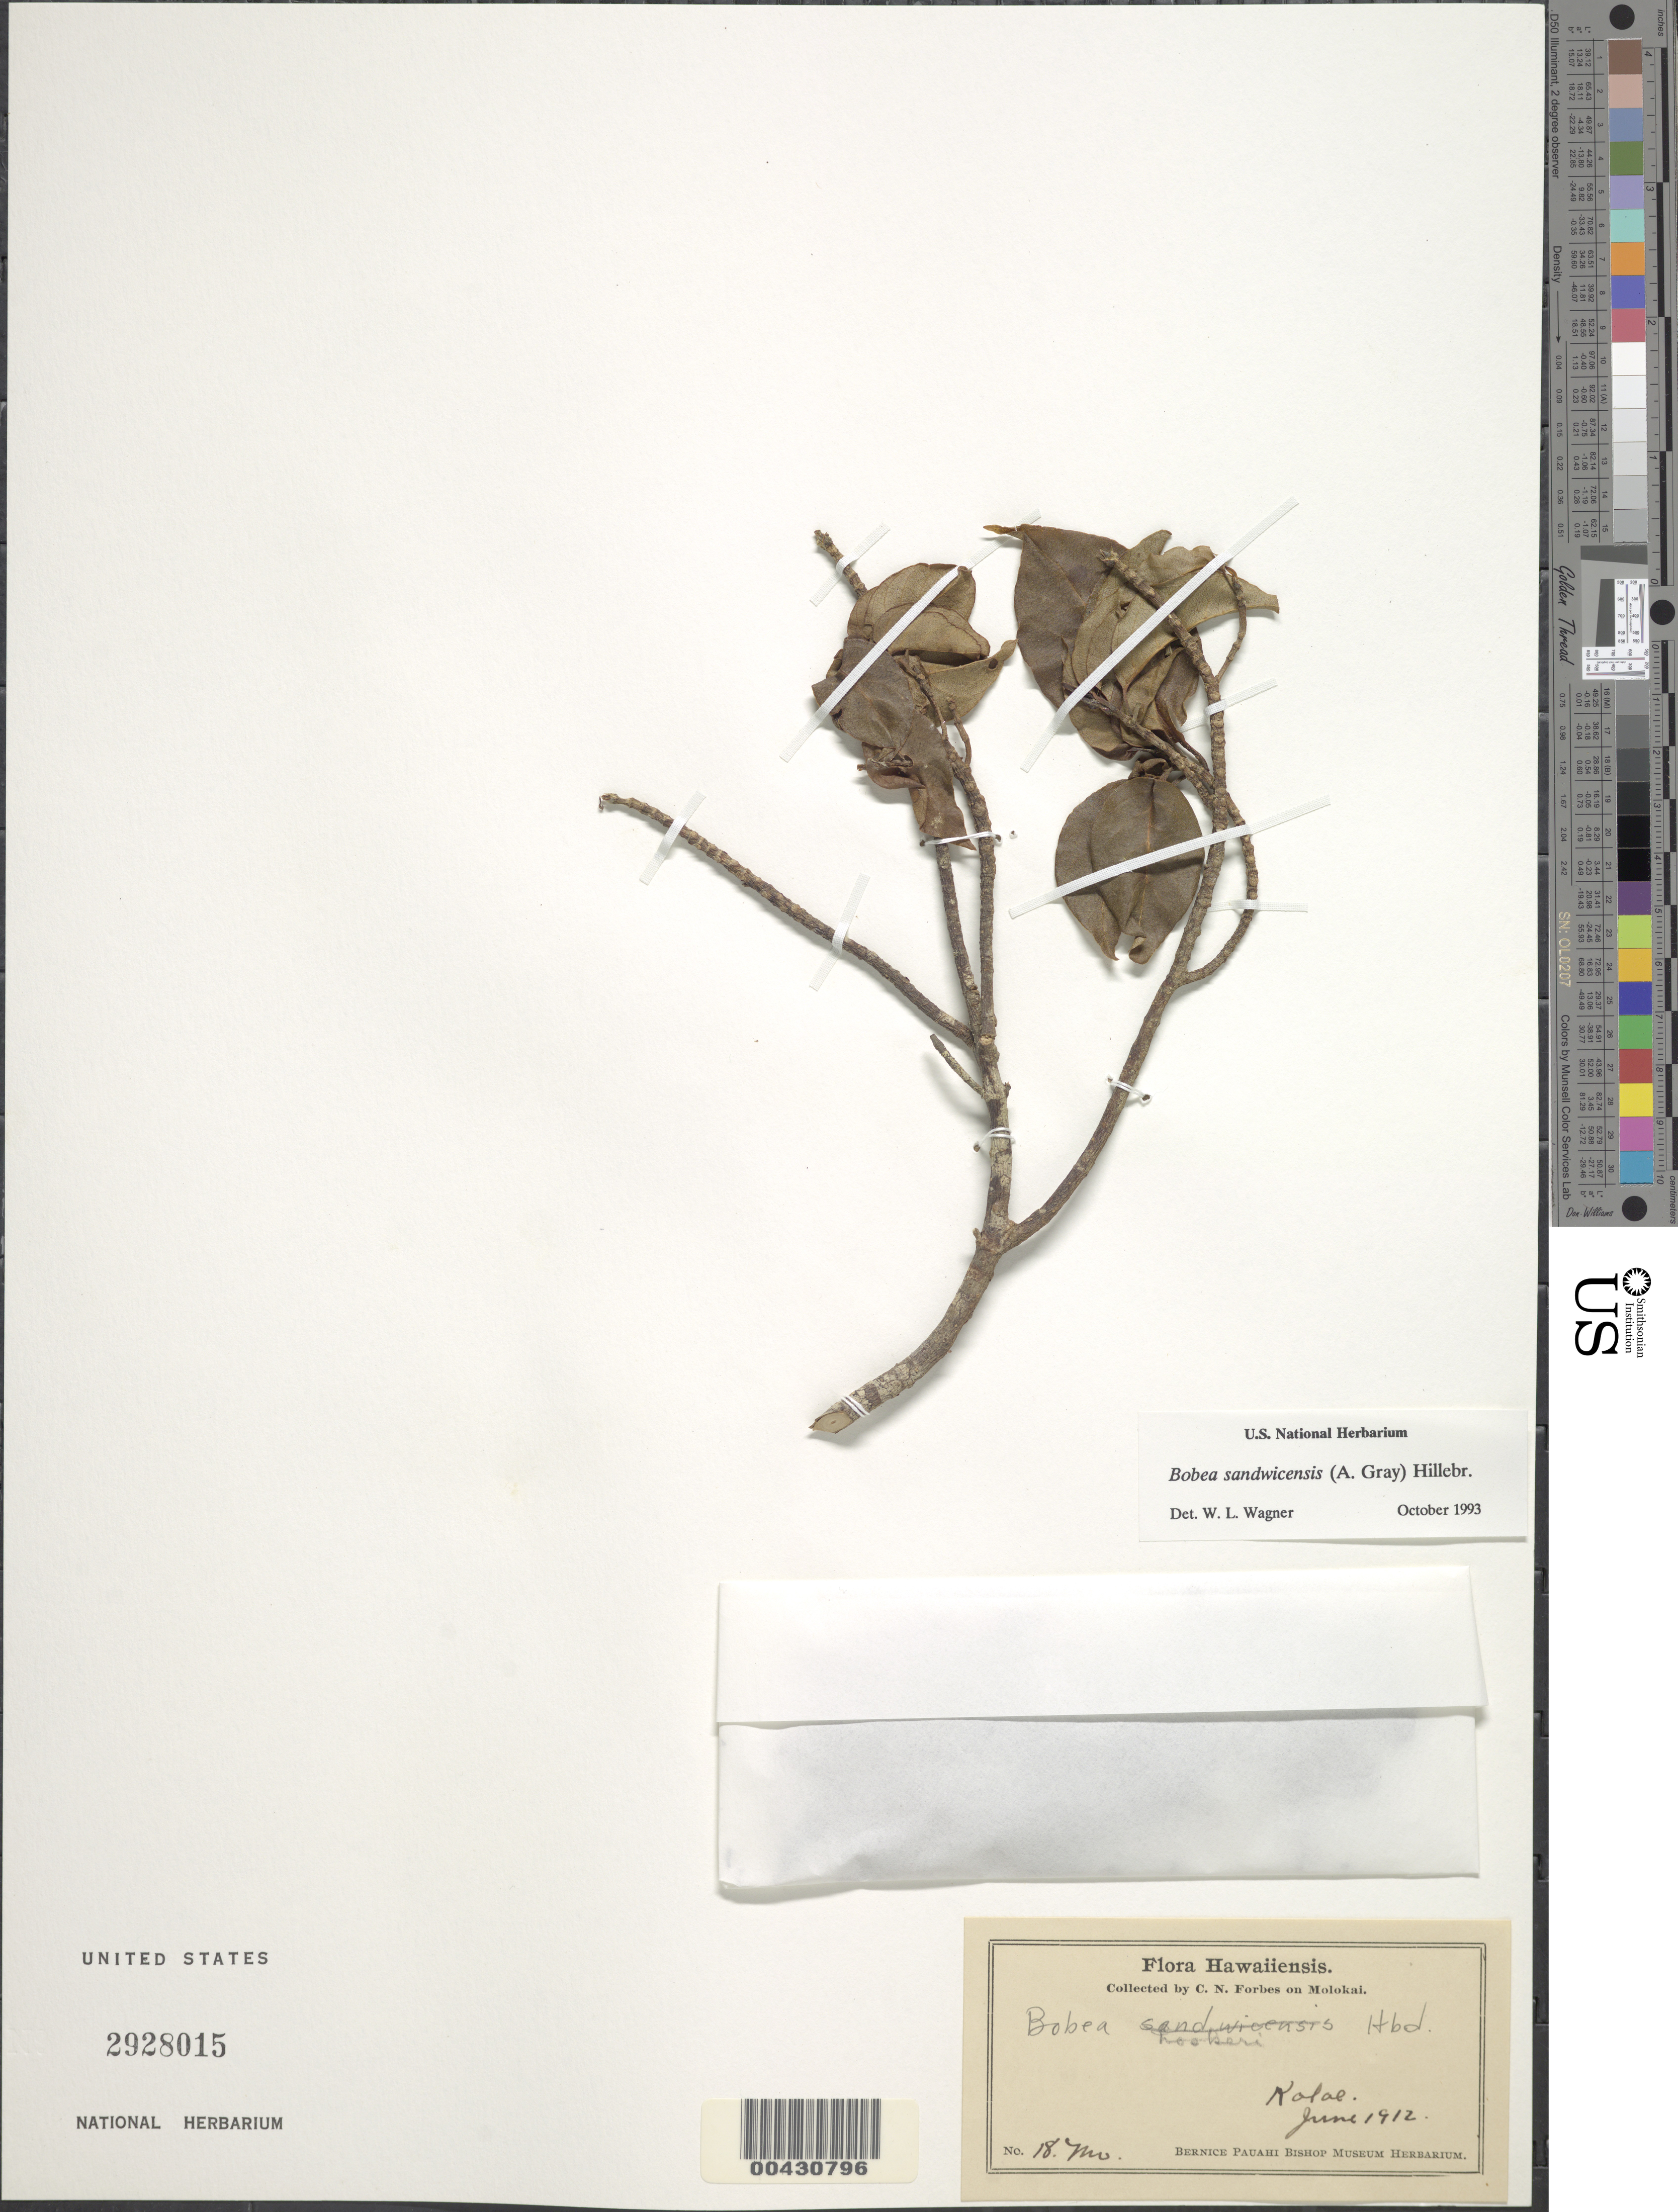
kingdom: Plantae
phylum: Tracheophyta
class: Magnoliopsida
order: Gentianales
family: Rubiaceae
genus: Bobea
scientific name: Bobea sandwicensis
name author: (A. Gray) Hillebr.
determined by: Wagner, W. L., (BOT), Smithsonian Institution - National Museum of Natural History (UNITED STATES)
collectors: C. N. Forbes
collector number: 18.MO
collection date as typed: Jun 1912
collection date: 1912-06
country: United States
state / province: Hawaii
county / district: Maui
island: Moloka'i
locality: Kala'e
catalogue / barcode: US 2928015